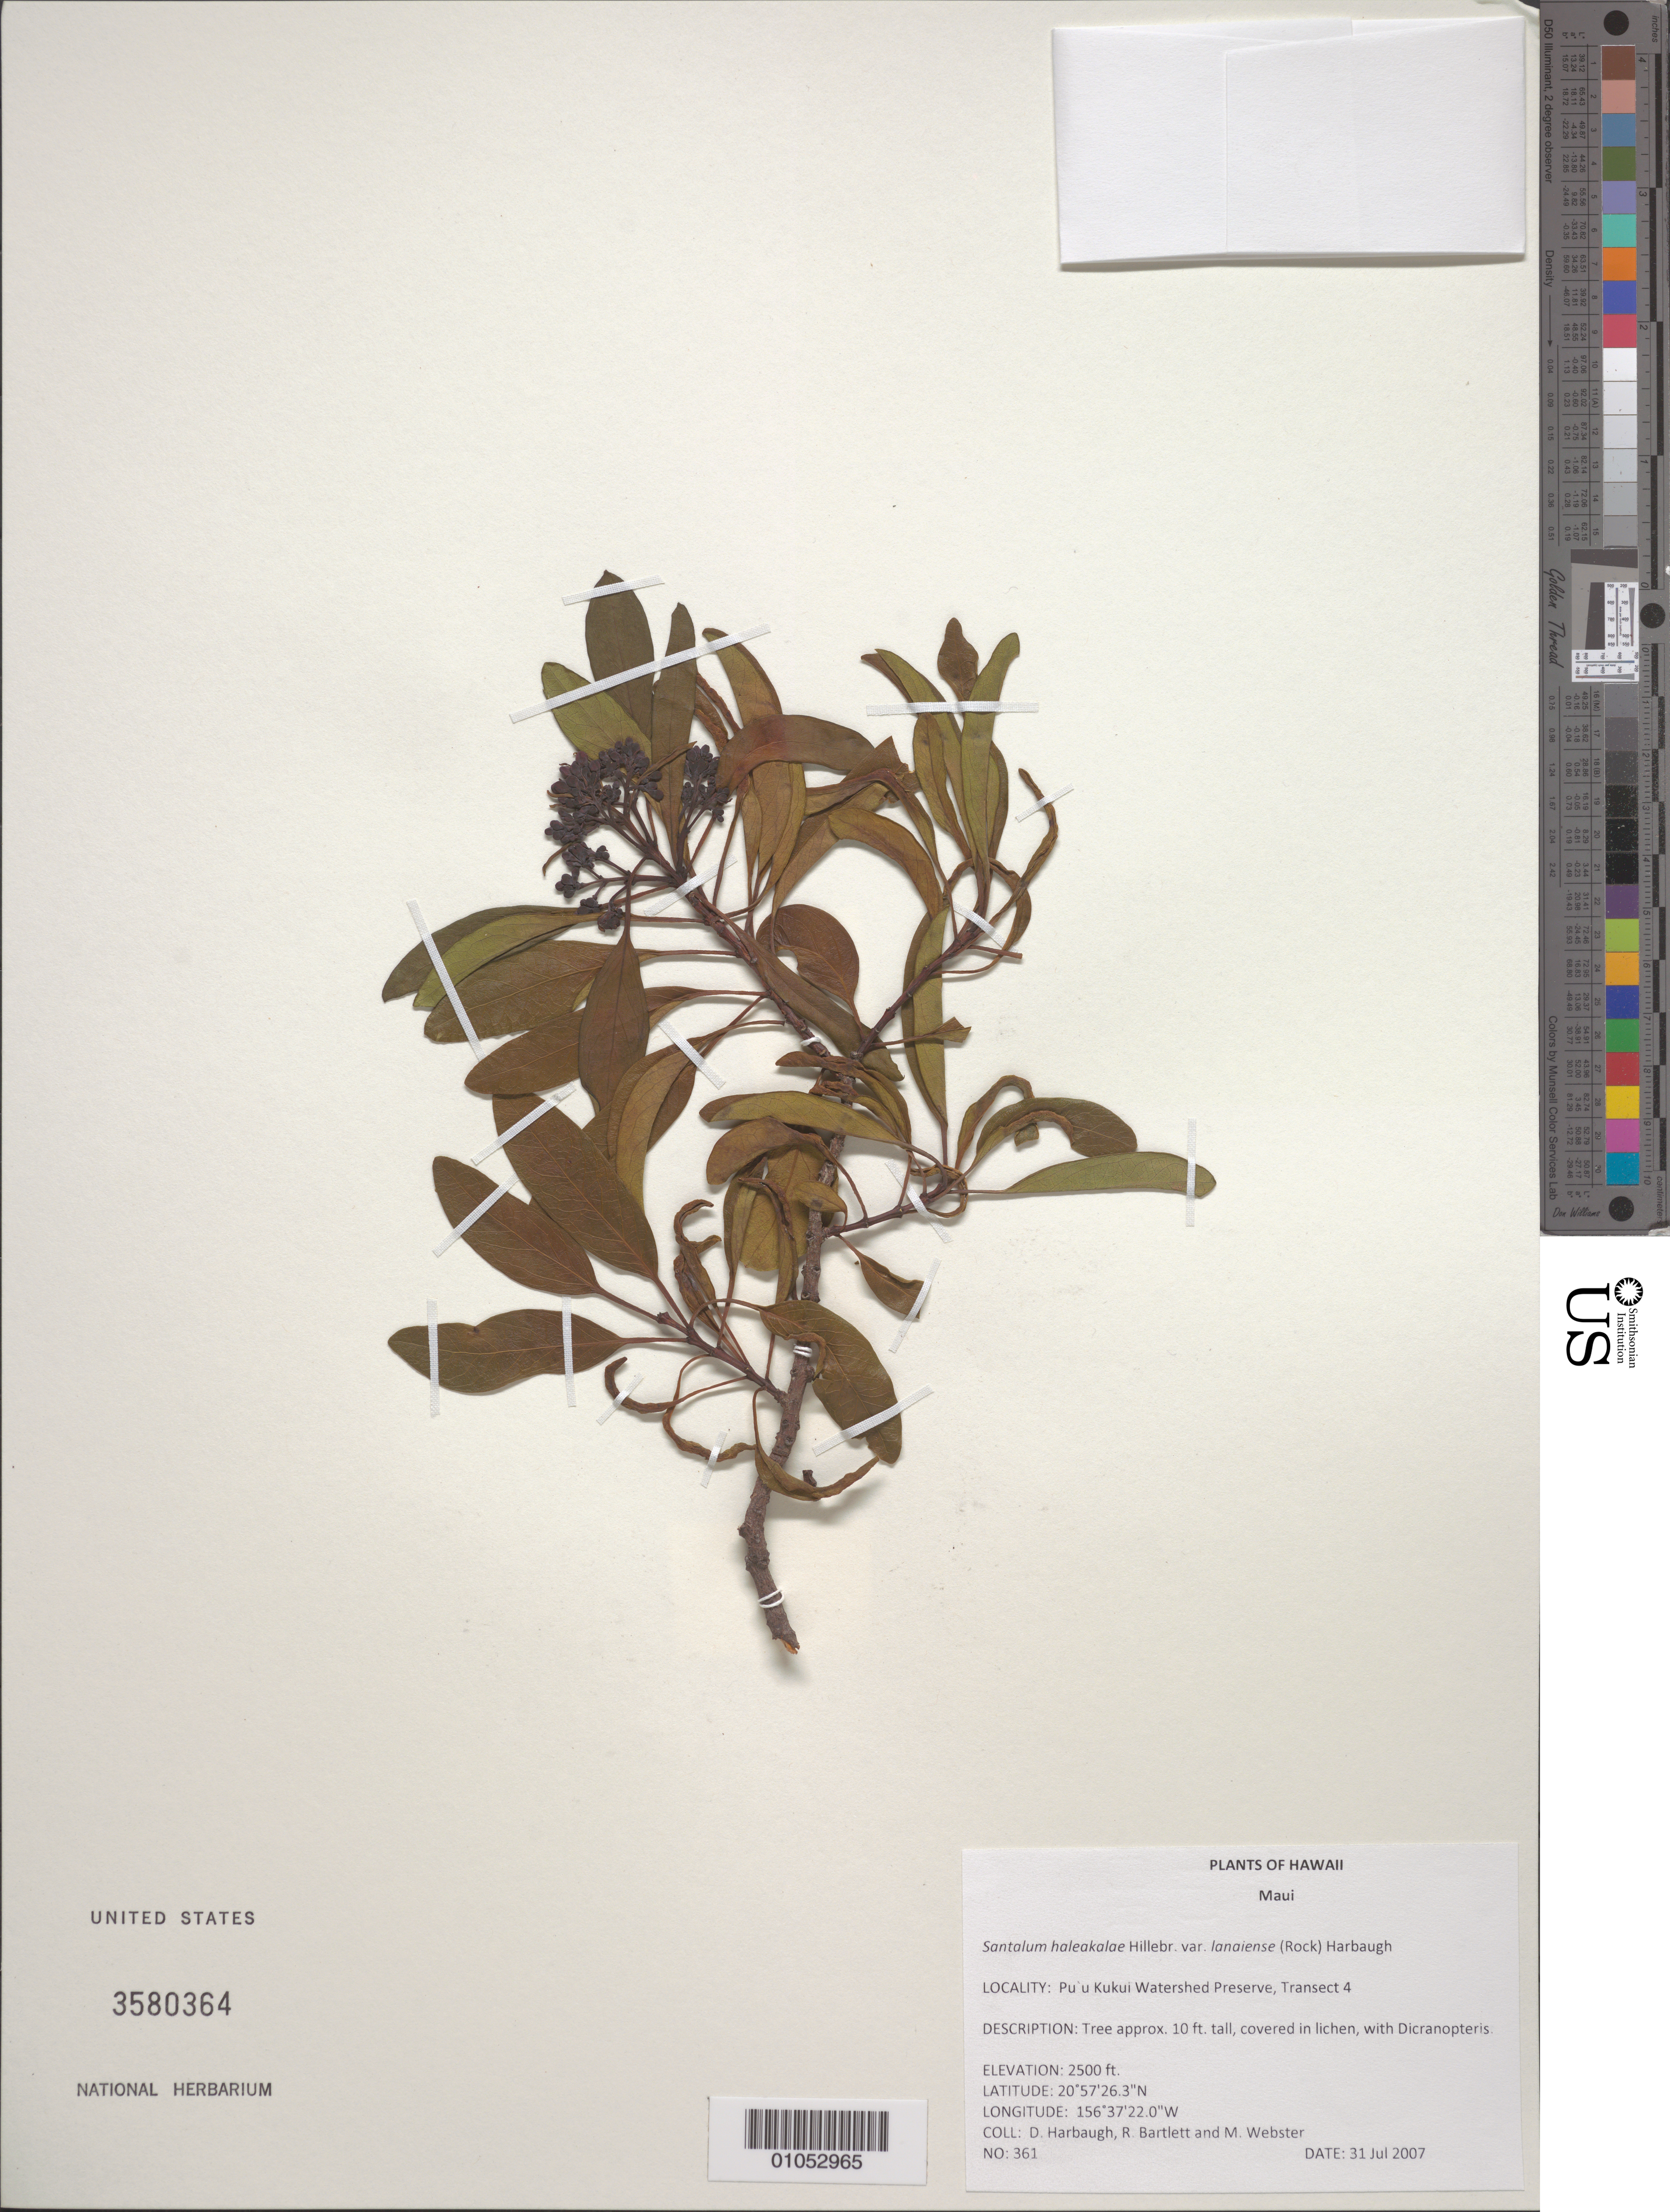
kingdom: Plantae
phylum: Tracheophyta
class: Magnoliopsida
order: Santalales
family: Santalaceae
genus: Santalum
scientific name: Santalum haleakalae var. lanaiense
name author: (Rock) Harbaugh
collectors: D. Harbaugh, R. Bartlett & M. Webster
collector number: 361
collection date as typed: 31 Jul 2007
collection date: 2007-07-31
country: United States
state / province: Hawaii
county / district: Maui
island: Maui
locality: Puu Kukui watershed Preserve, Transect 4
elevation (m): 762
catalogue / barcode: US 3580364